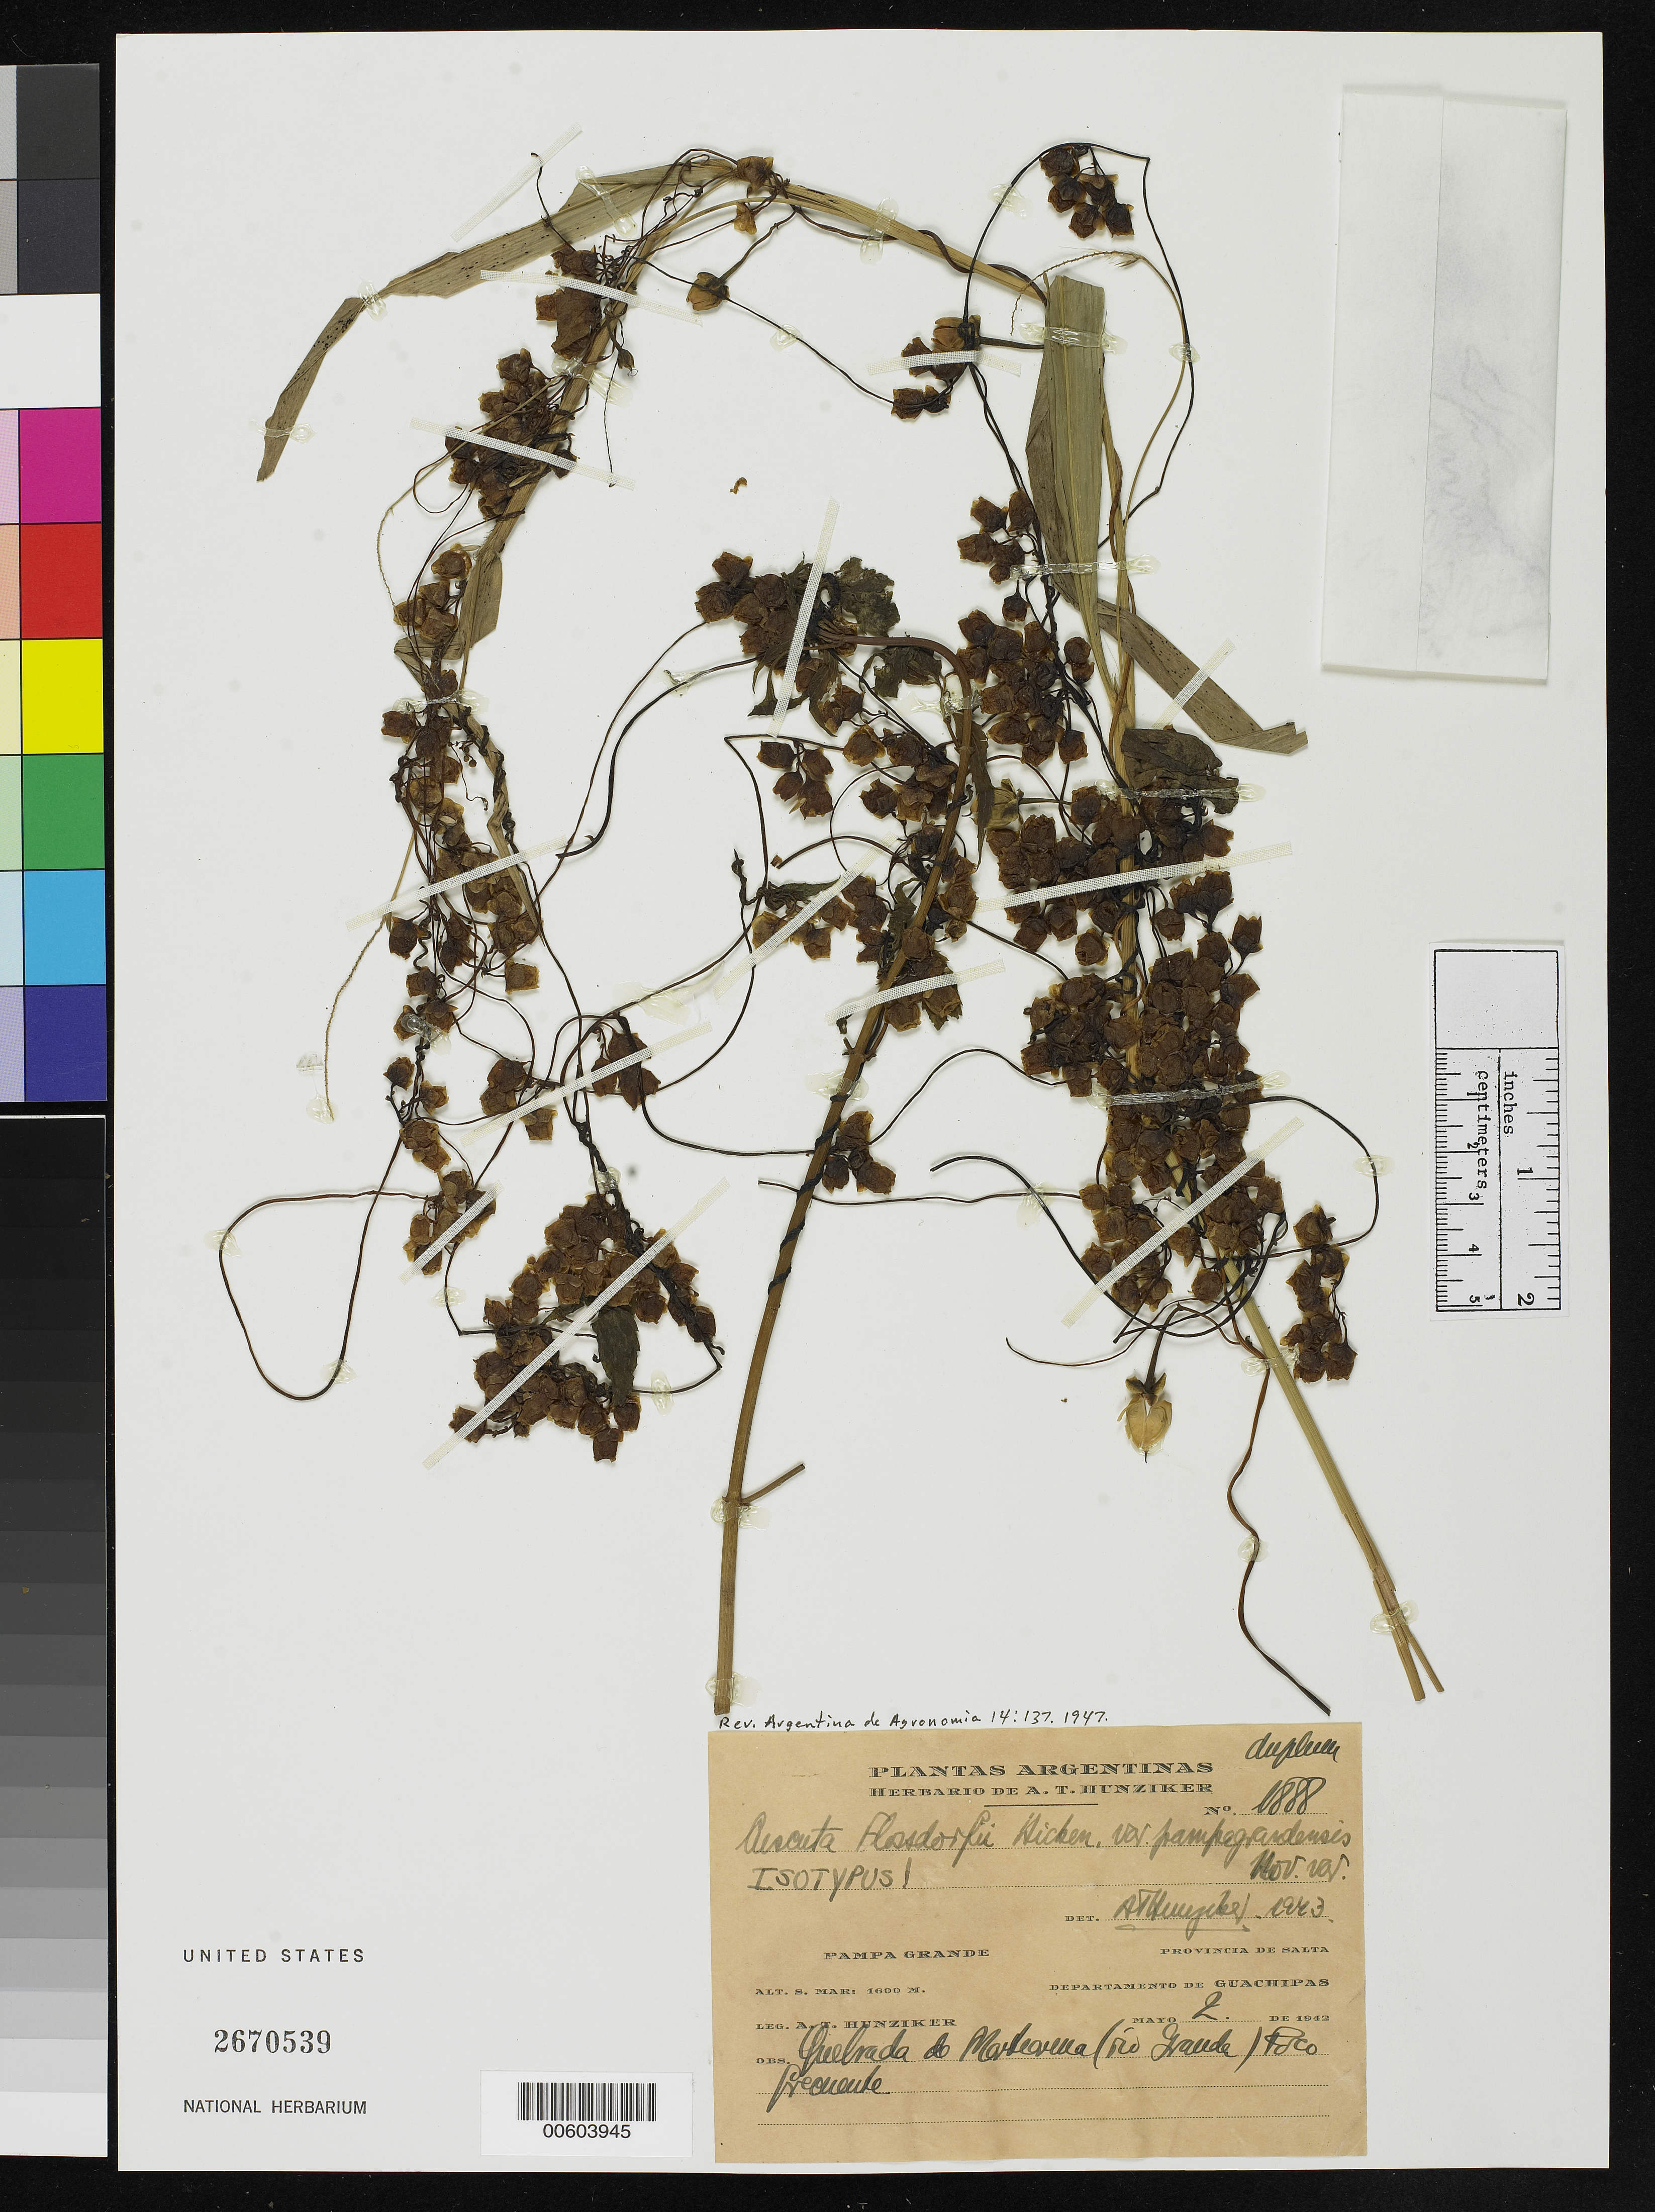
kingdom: Plantae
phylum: Tracheophyta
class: Magnoliopsida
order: Solanales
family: Convolvulaceae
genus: Cuscuta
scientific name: Cuscuta flossdorfii var. pampagrandensis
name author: Hunz.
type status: Isotype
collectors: A. T. Hunziker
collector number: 1888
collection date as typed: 02 May 1942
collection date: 1942-05-02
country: Argentina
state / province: Salta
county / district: Guachipas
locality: Pampa Grande, Quebrada de Martiarena (Rio Grande).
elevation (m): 1600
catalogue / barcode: US 2670539